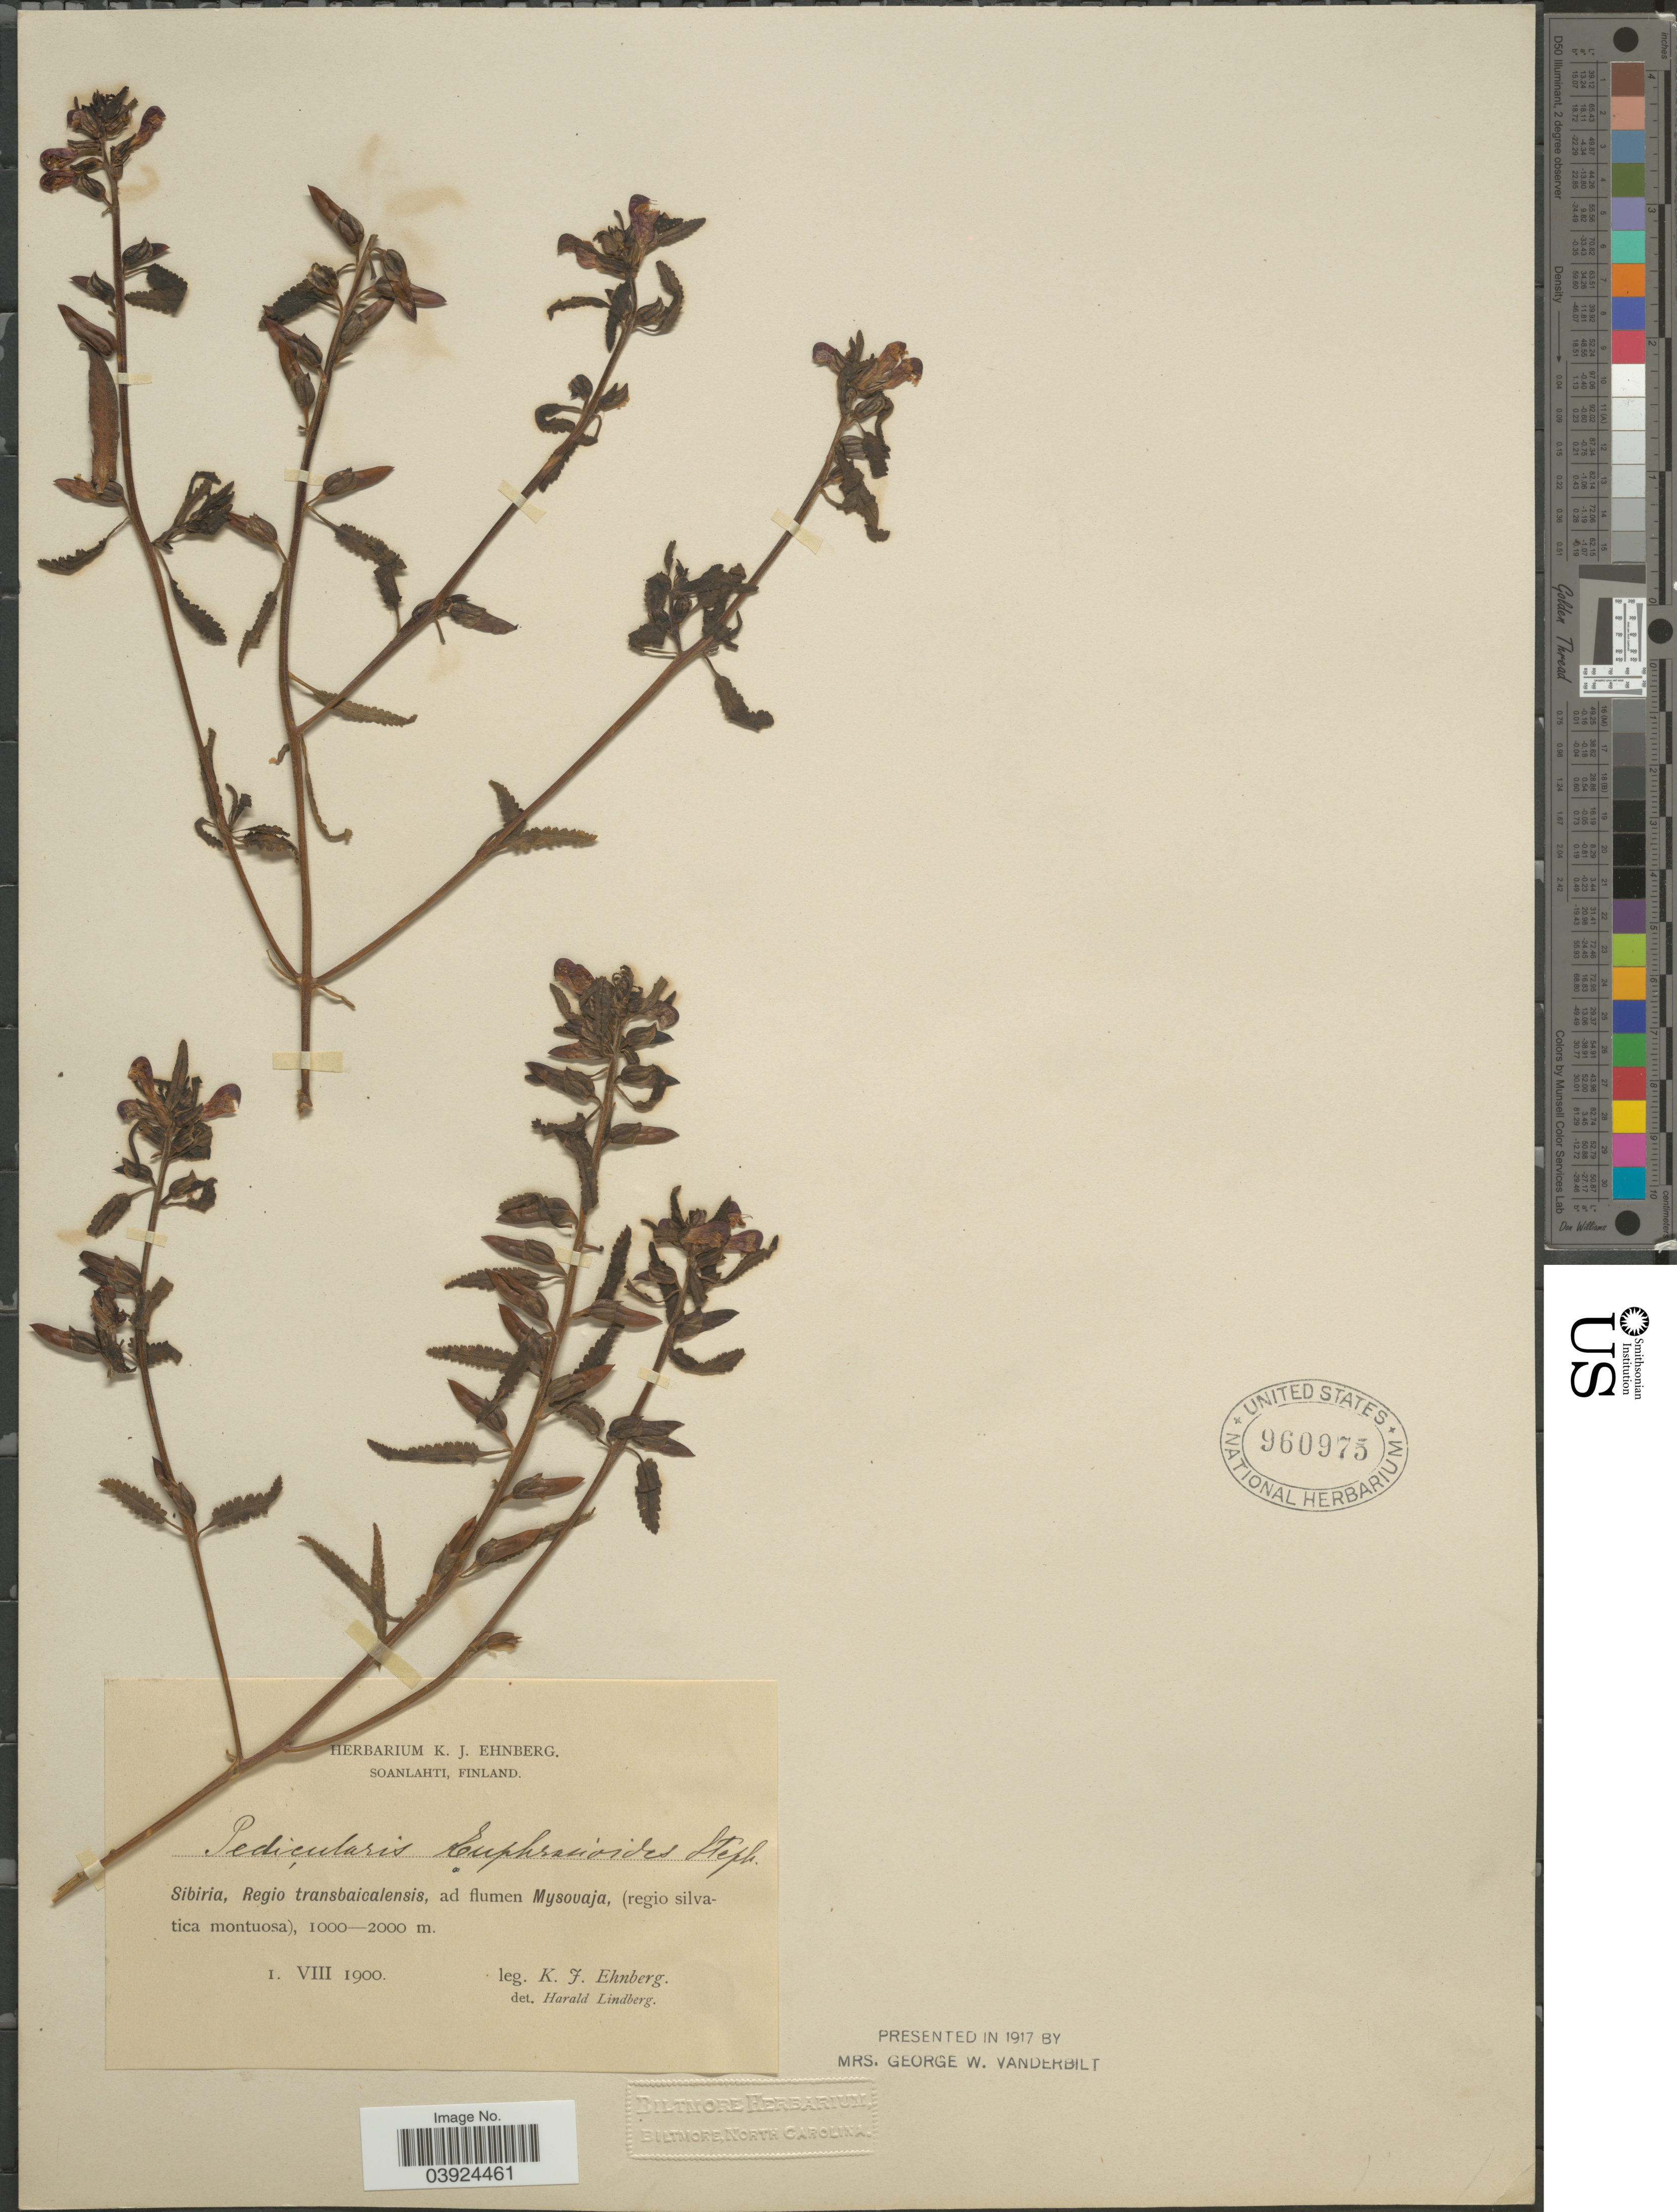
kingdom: Plantae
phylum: Tracheophyta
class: Magnoliopsida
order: Lamiales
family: Orobanchaceae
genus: Pedicularis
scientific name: Pedicularis euphrasioides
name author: Stephan ex Willd.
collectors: K. Ehnberg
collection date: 1900-08-01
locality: Sibiria, Regio transbaicalensis, ad flumen Mysovaja, (regio silvatica montuosa).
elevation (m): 1000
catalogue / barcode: US 960975